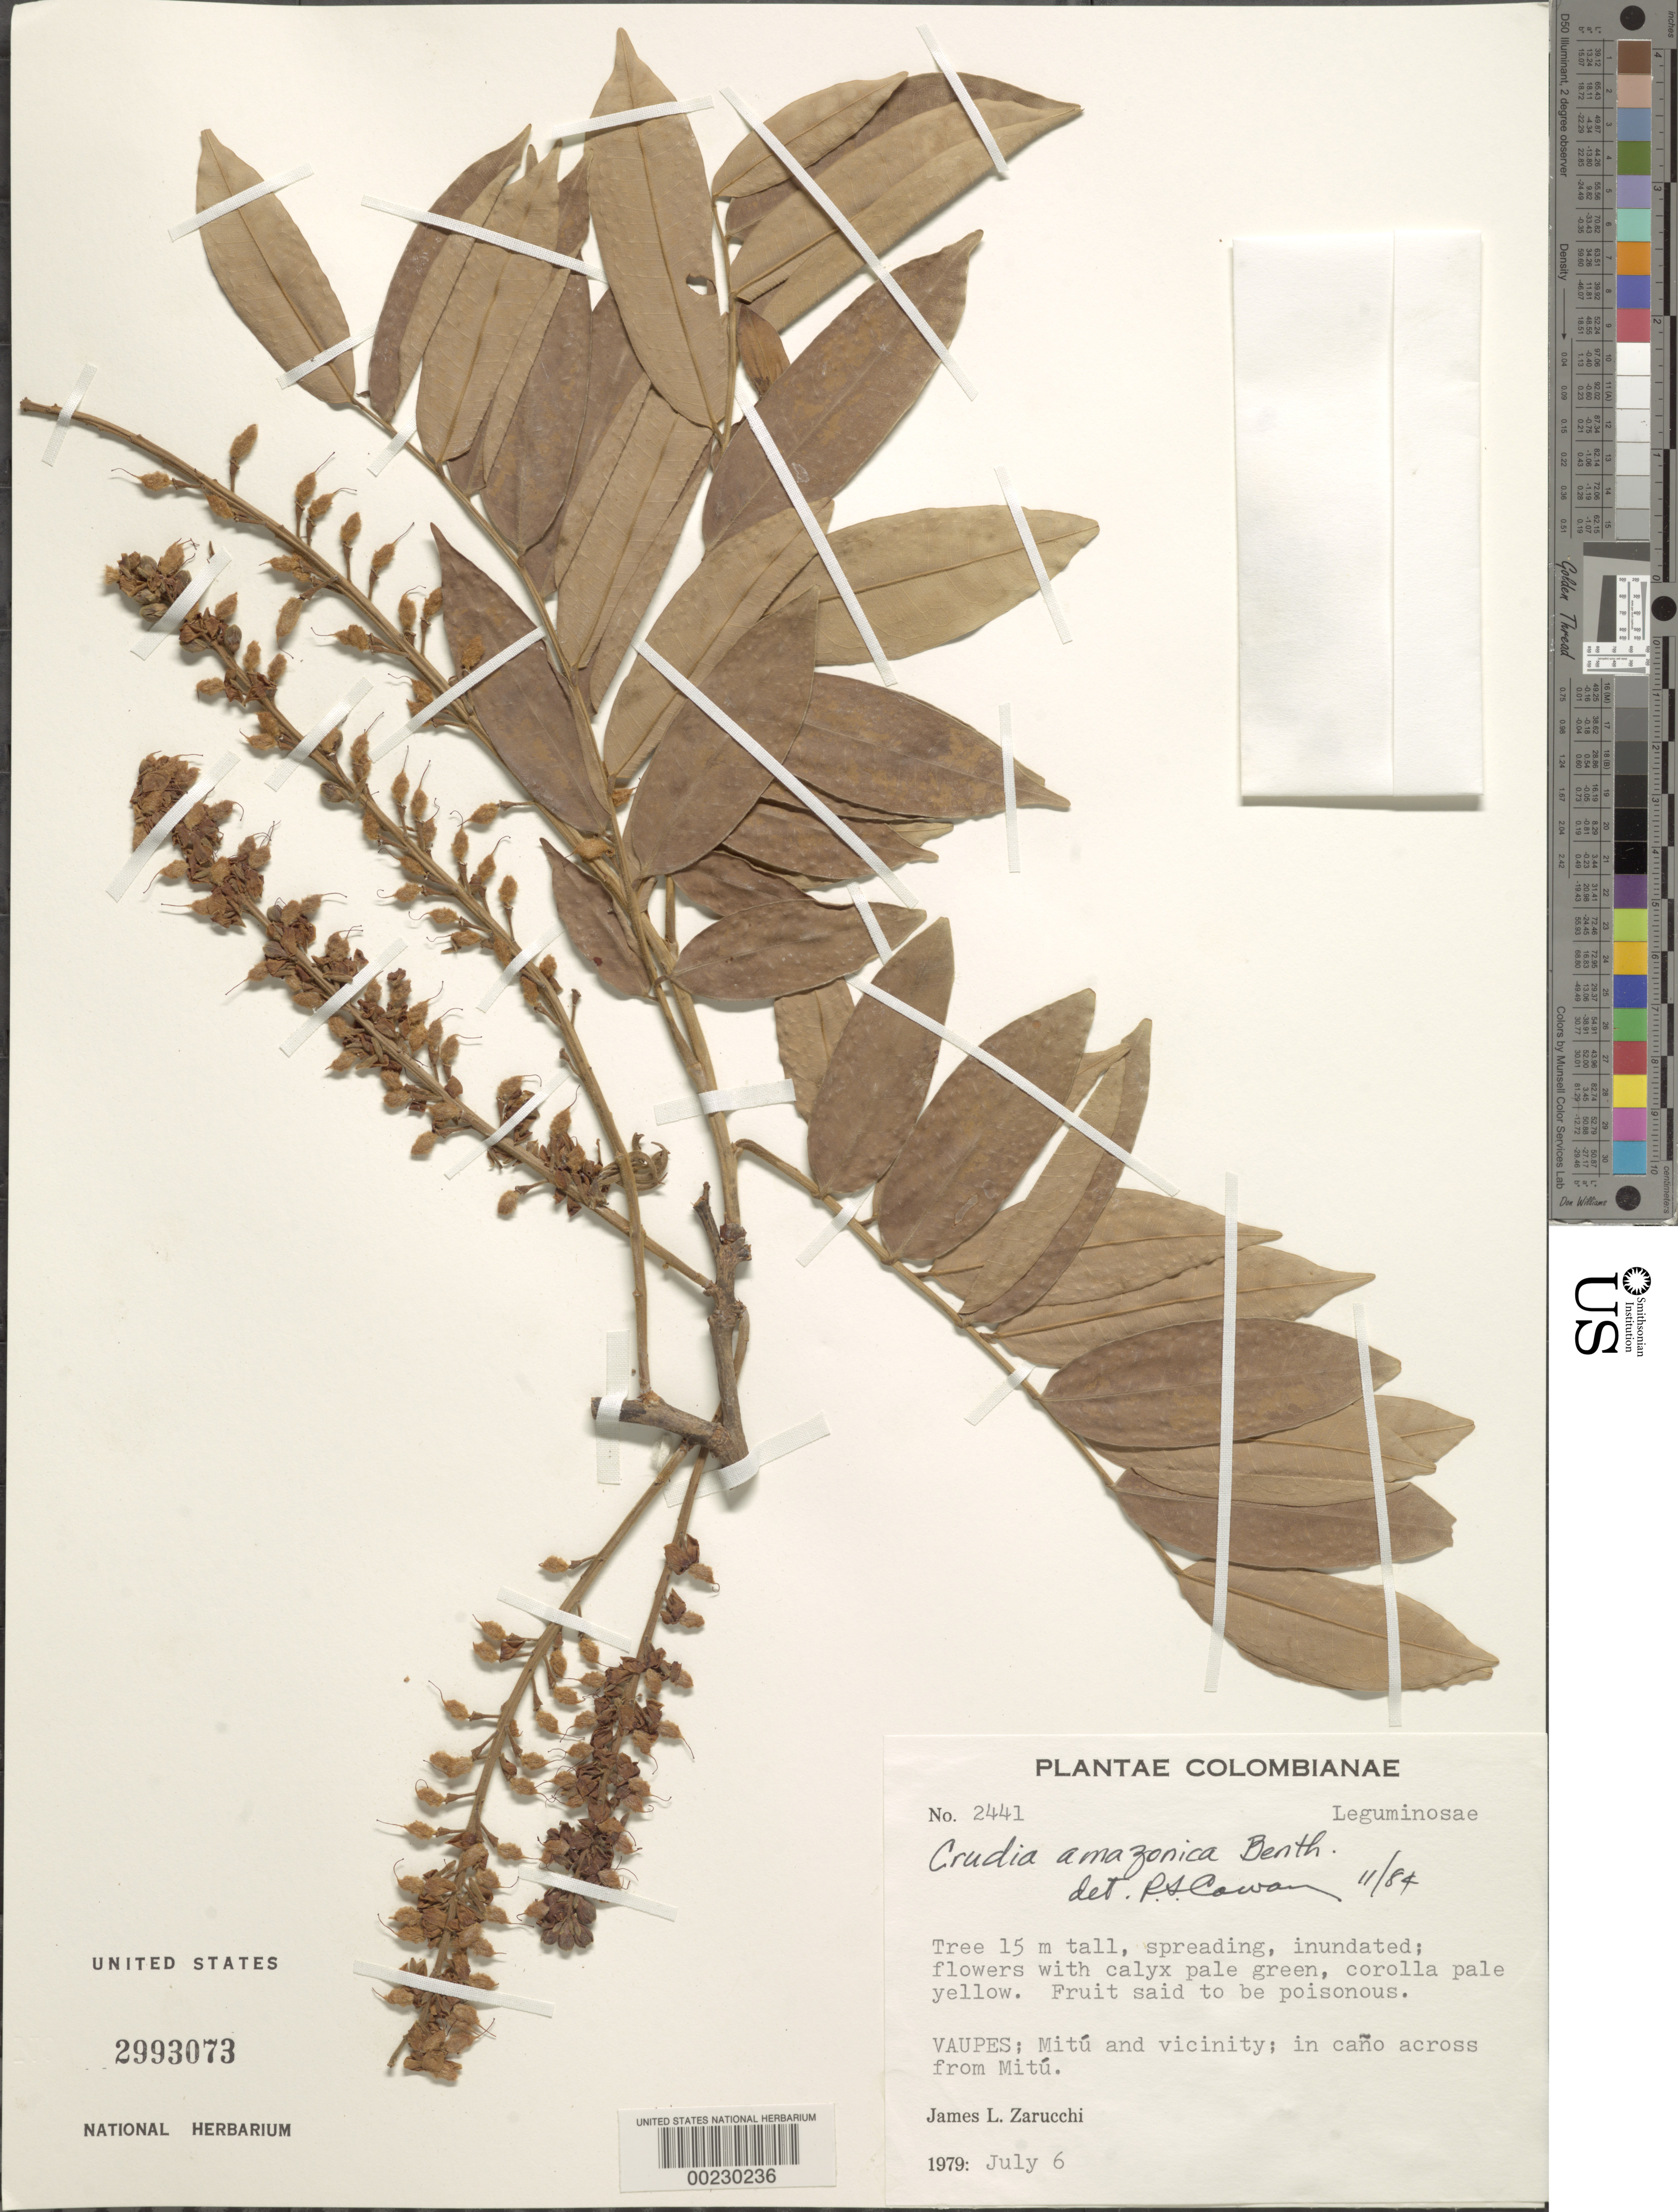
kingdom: Plantae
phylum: Tracheophyta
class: Magnoliopsida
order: Fabales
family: Fabaceae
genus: Crudia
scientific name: Crudia amazonica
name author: Spruce ex Benth.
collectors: J. L. Zarucchi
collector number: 2441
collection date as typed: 06 Jul 1979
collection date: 1979-07-06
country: Colombia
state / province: Vaupés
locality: Mitu and vicinity; in Caño across from Mitu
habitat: Cano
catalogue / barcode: US 2993073